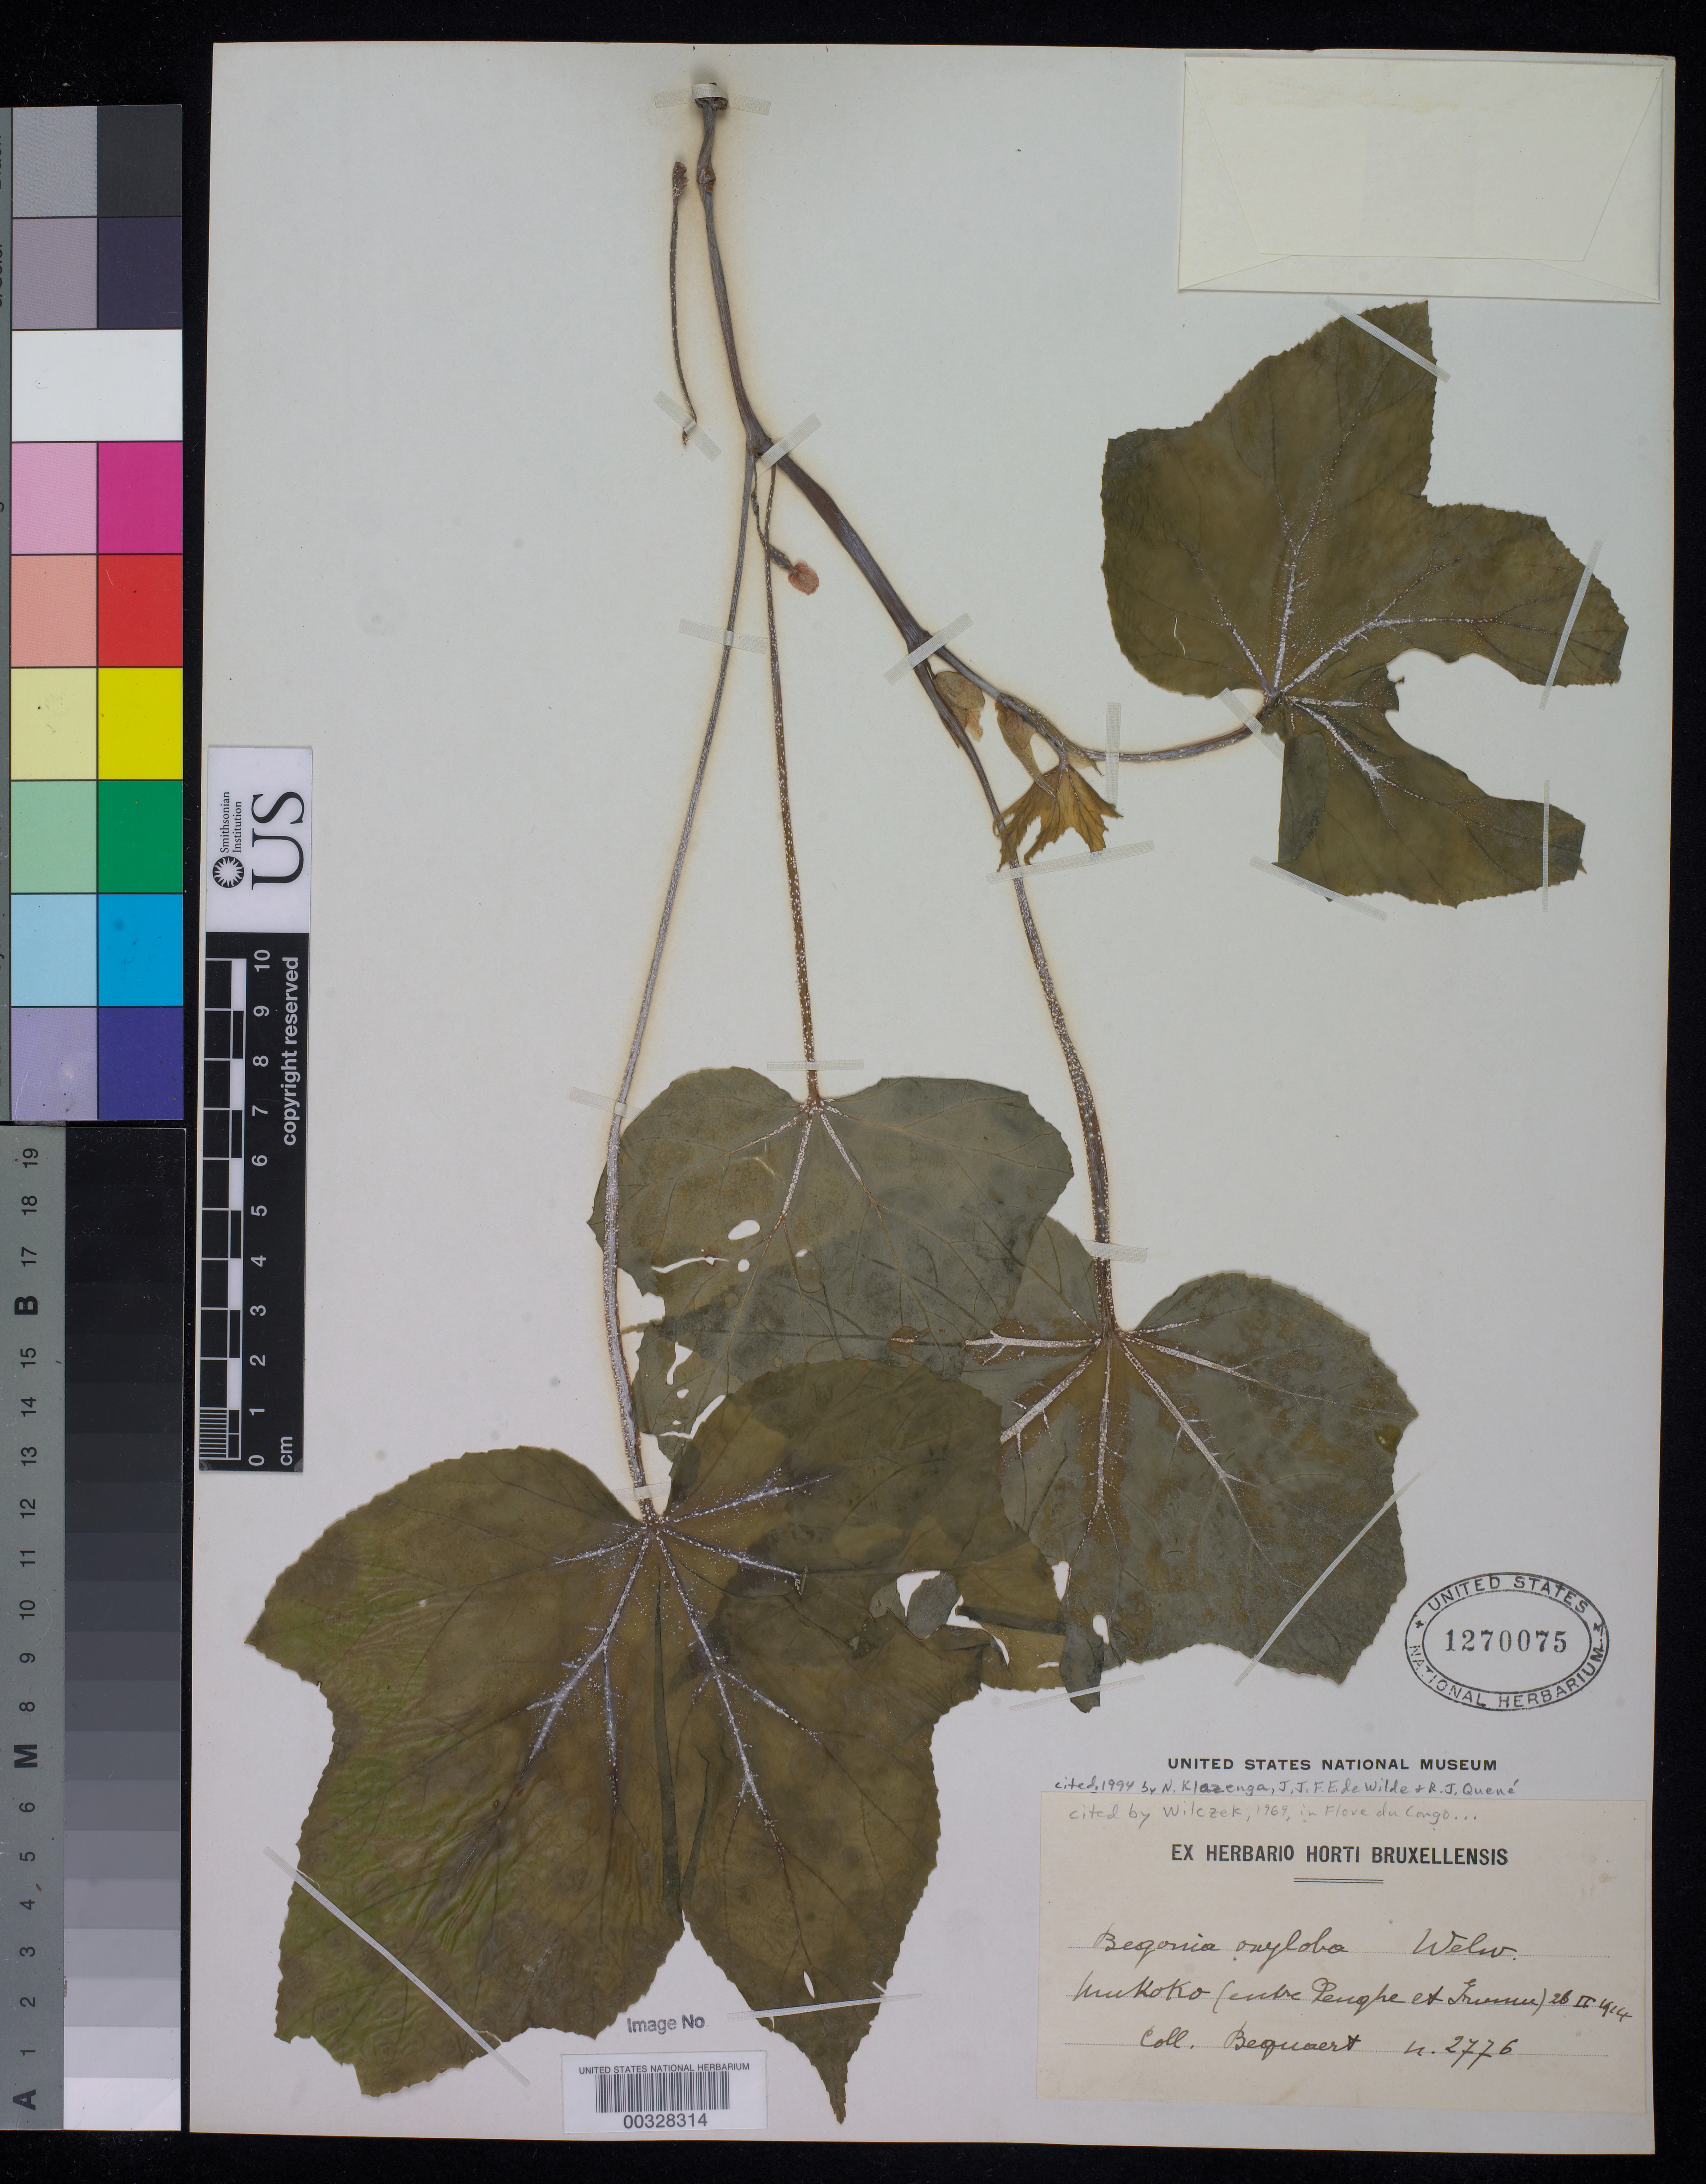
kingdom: Plantae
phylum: Tracheophyta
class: Magnoliopsida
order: Cucurbitales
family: Begoniaceae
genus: Begonia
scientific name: Begonia oxyloba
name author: Welw. ex Hook. f.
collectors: J. Bequaert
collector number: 2776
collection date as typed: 26 Feb 1914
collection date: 1914-02-26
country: Congo, Democratic Republic of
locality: Mukoko, between penghe and (itunu)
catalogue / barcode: US 1270075